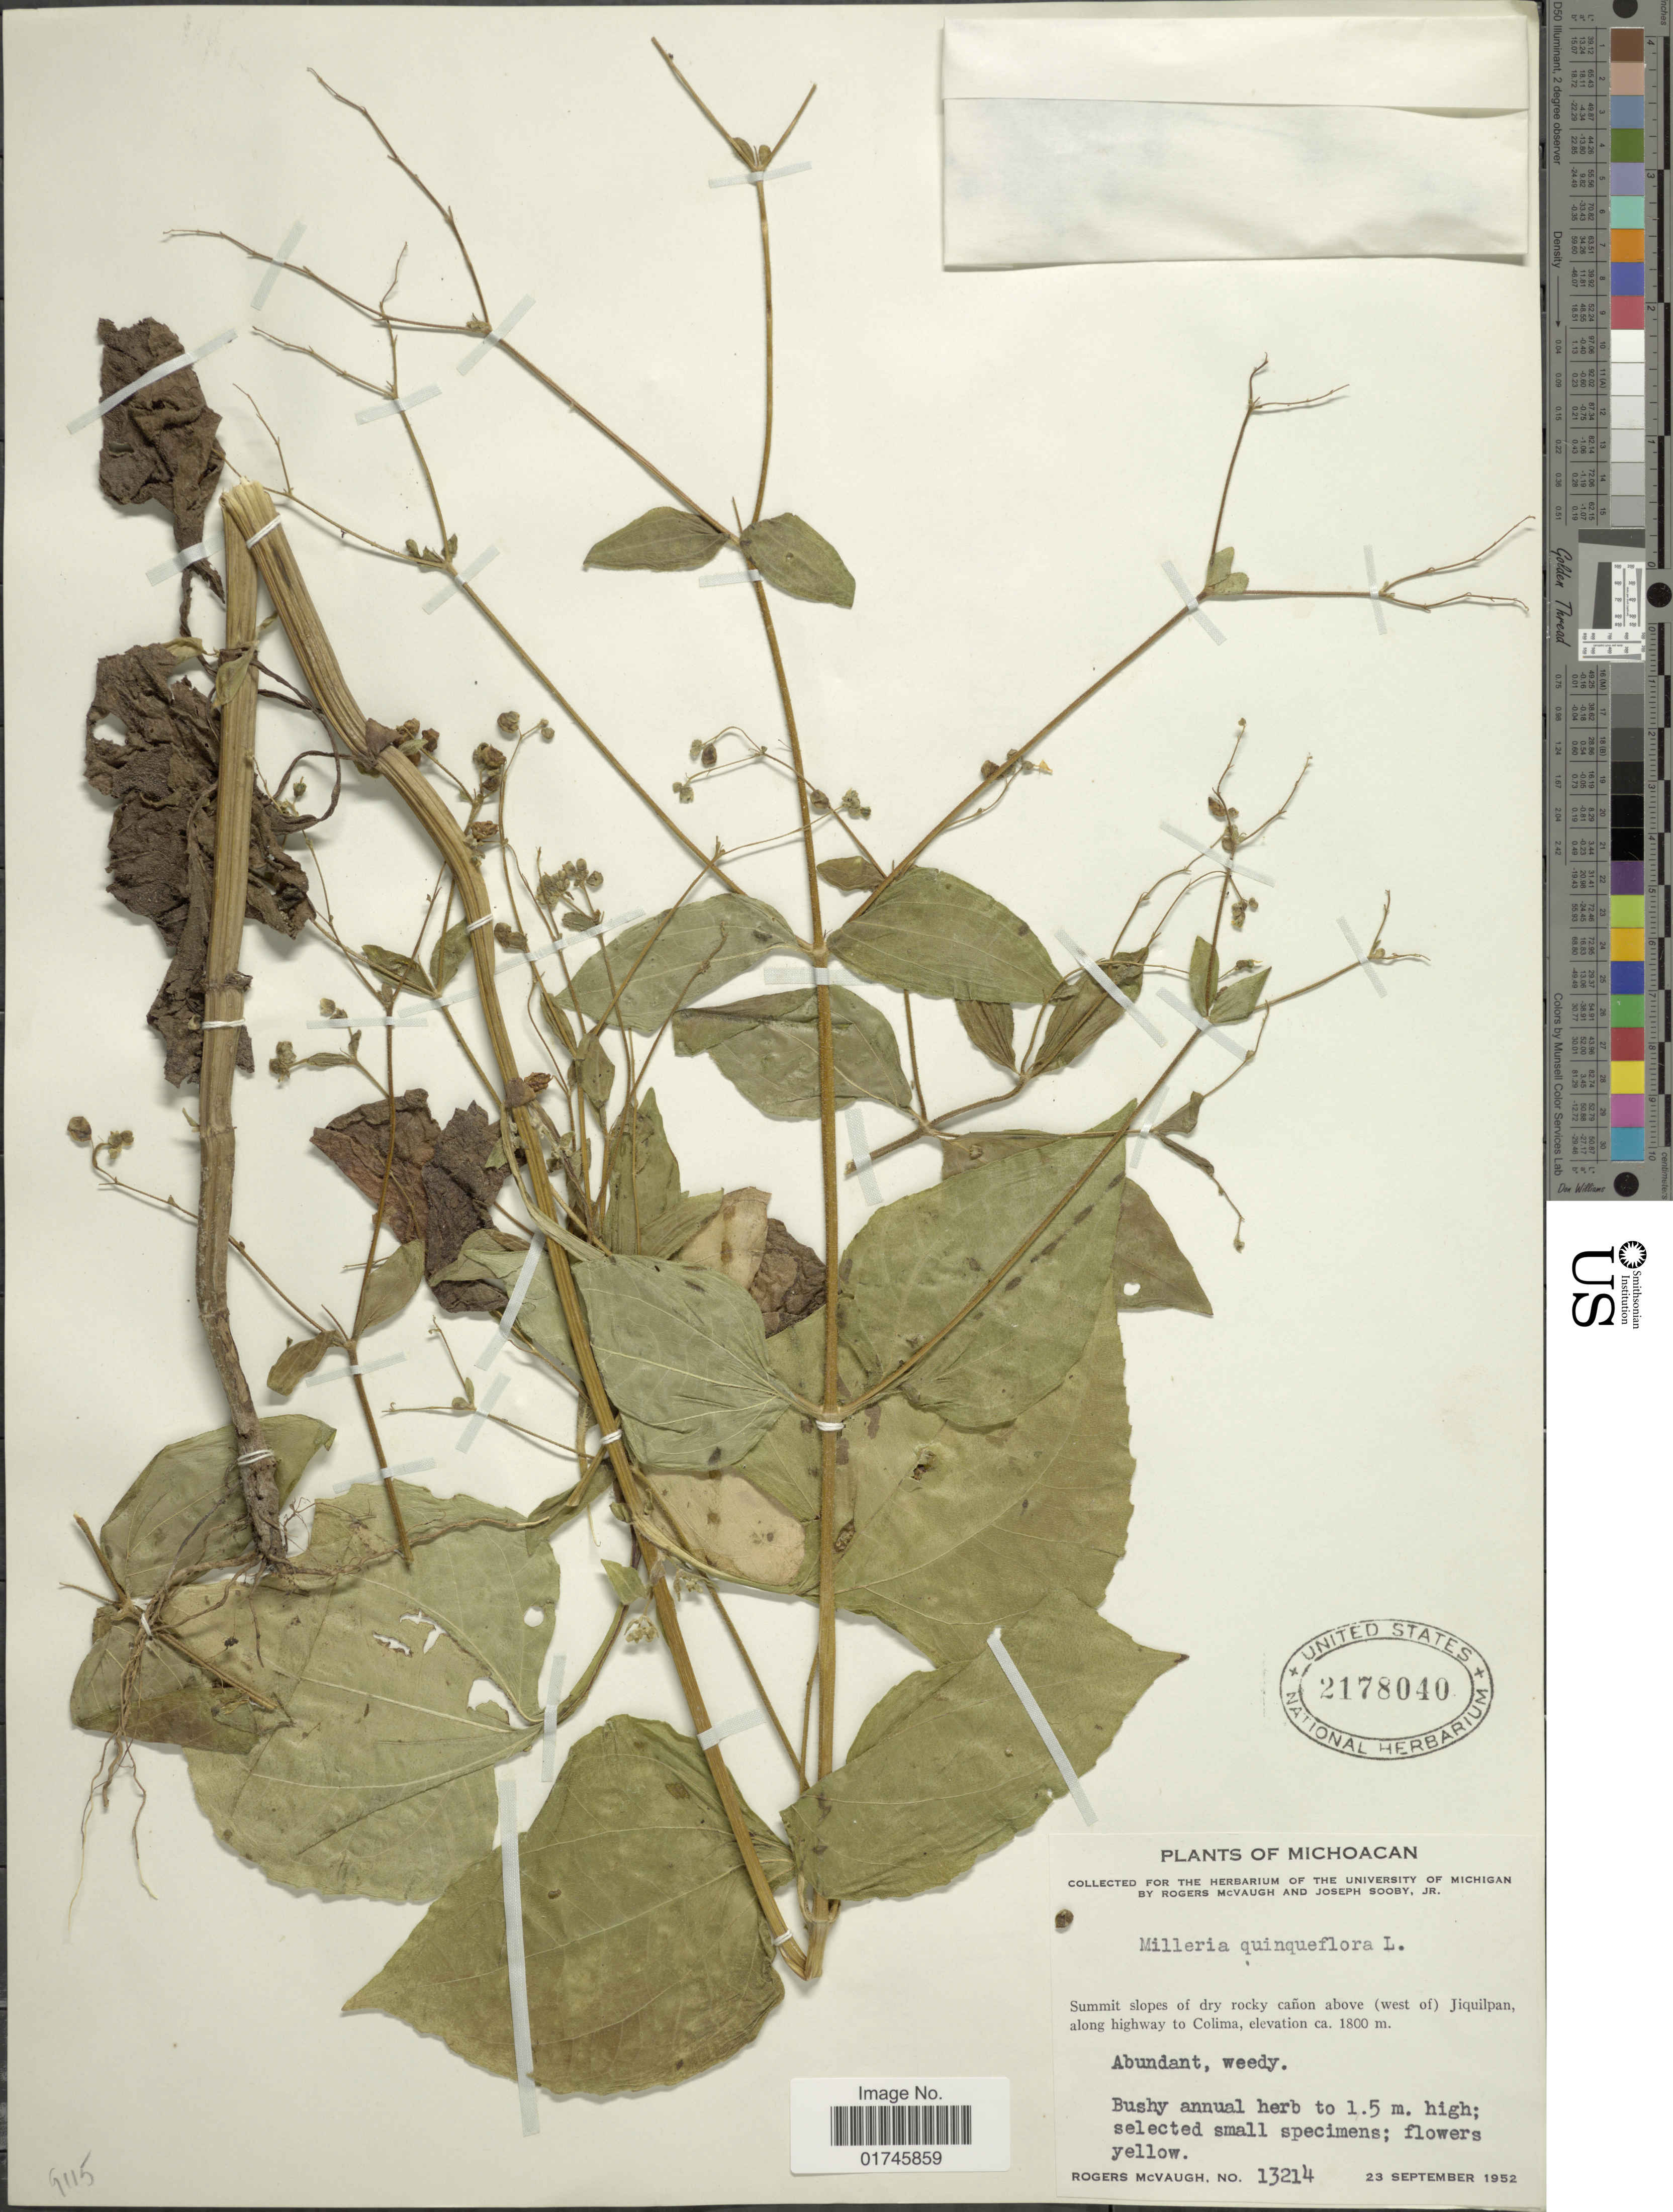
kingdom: Plantae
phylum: Tracheophyta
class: Magnoliopsida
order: Asterales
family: Asteraceae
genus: Milleria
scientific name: Milleria quinqueflora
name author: L.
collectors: R. McVaugh & J. Sooby Jr.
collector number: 13214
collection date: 1952-09-23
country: Mexico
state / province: Michoacán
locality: Summit slopes of dry rocky canon above (west of) Jiquilpan along highway to Colima.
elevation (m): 1800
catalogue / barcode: US 2178040